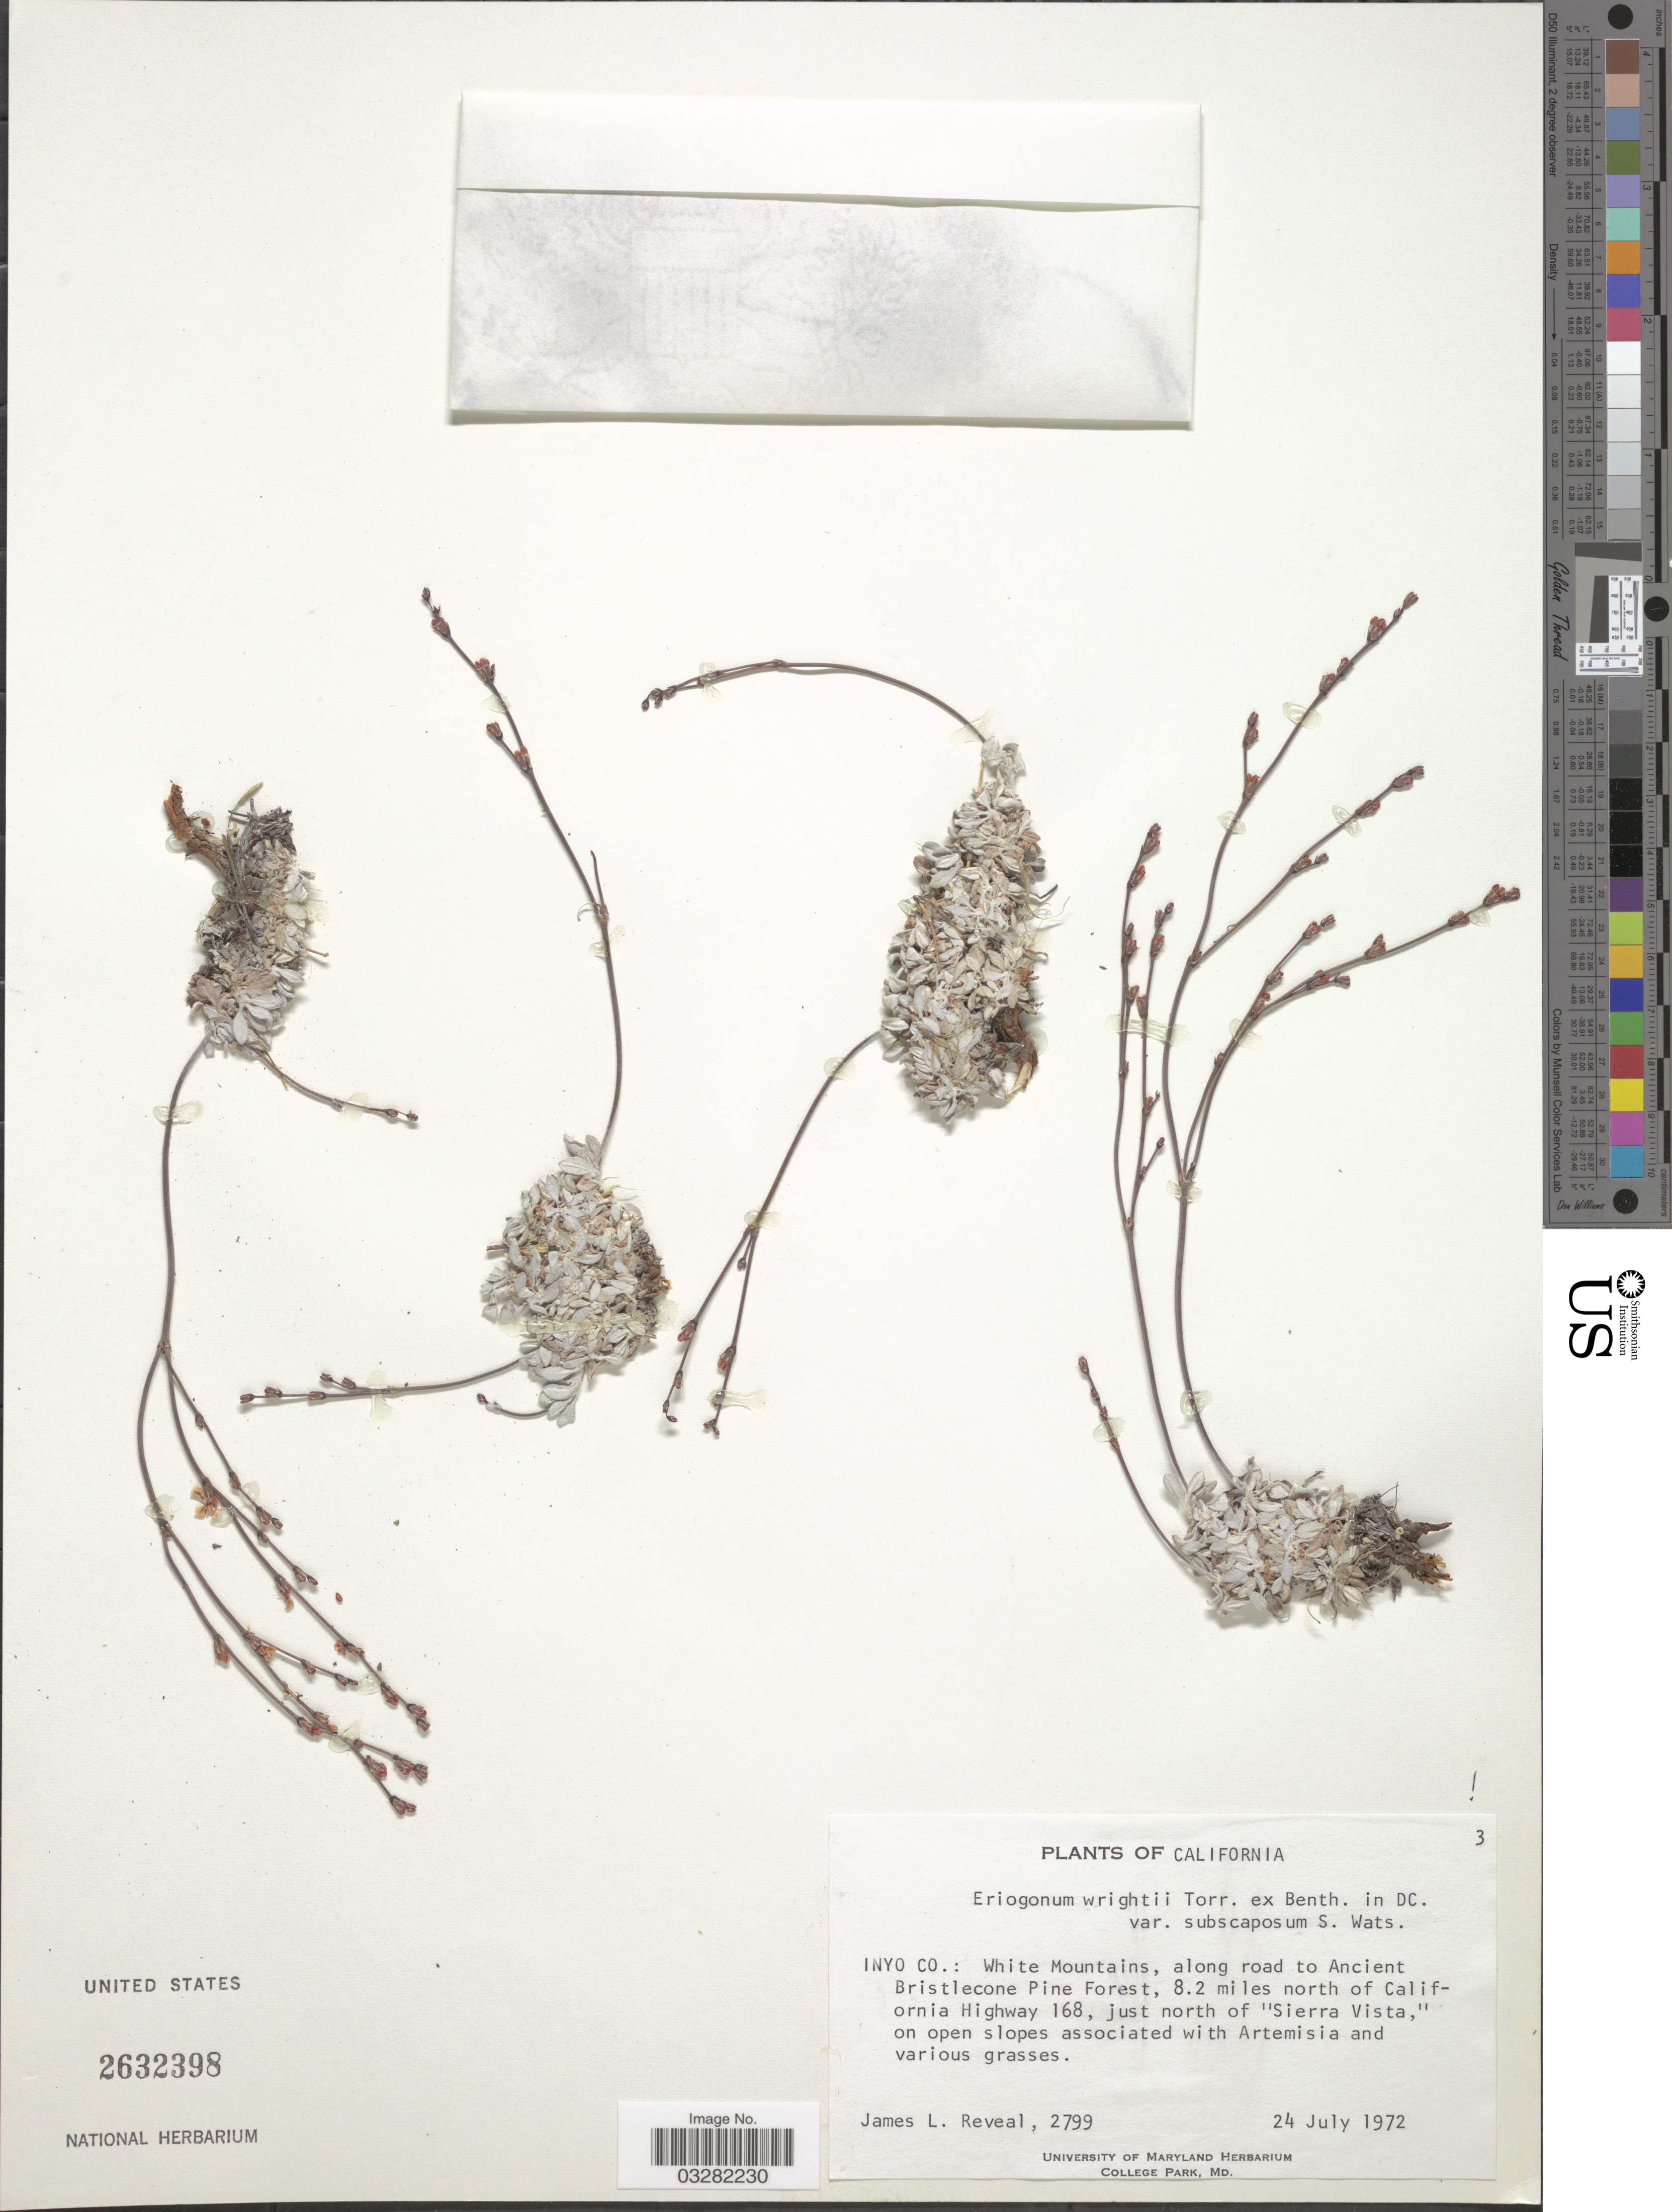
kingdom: Plantae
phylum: Tracheophyta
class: Magnoliopsida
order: Caryophyllales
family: Polygonaceae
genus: Eriogonum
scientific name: Eriogonum wrightii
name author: Torr. ex Benth. in DC.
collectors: J. L. Reveal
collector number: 2799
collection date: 1972-07-24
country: United States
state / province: California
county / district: Inyo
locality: Inyo Co.: White Mountains, along road to Ancient Bristlecone Pine Forest, 8.2 miles north of California Highway 168, just north of "Sierra Vista".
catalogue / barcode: US 2632398